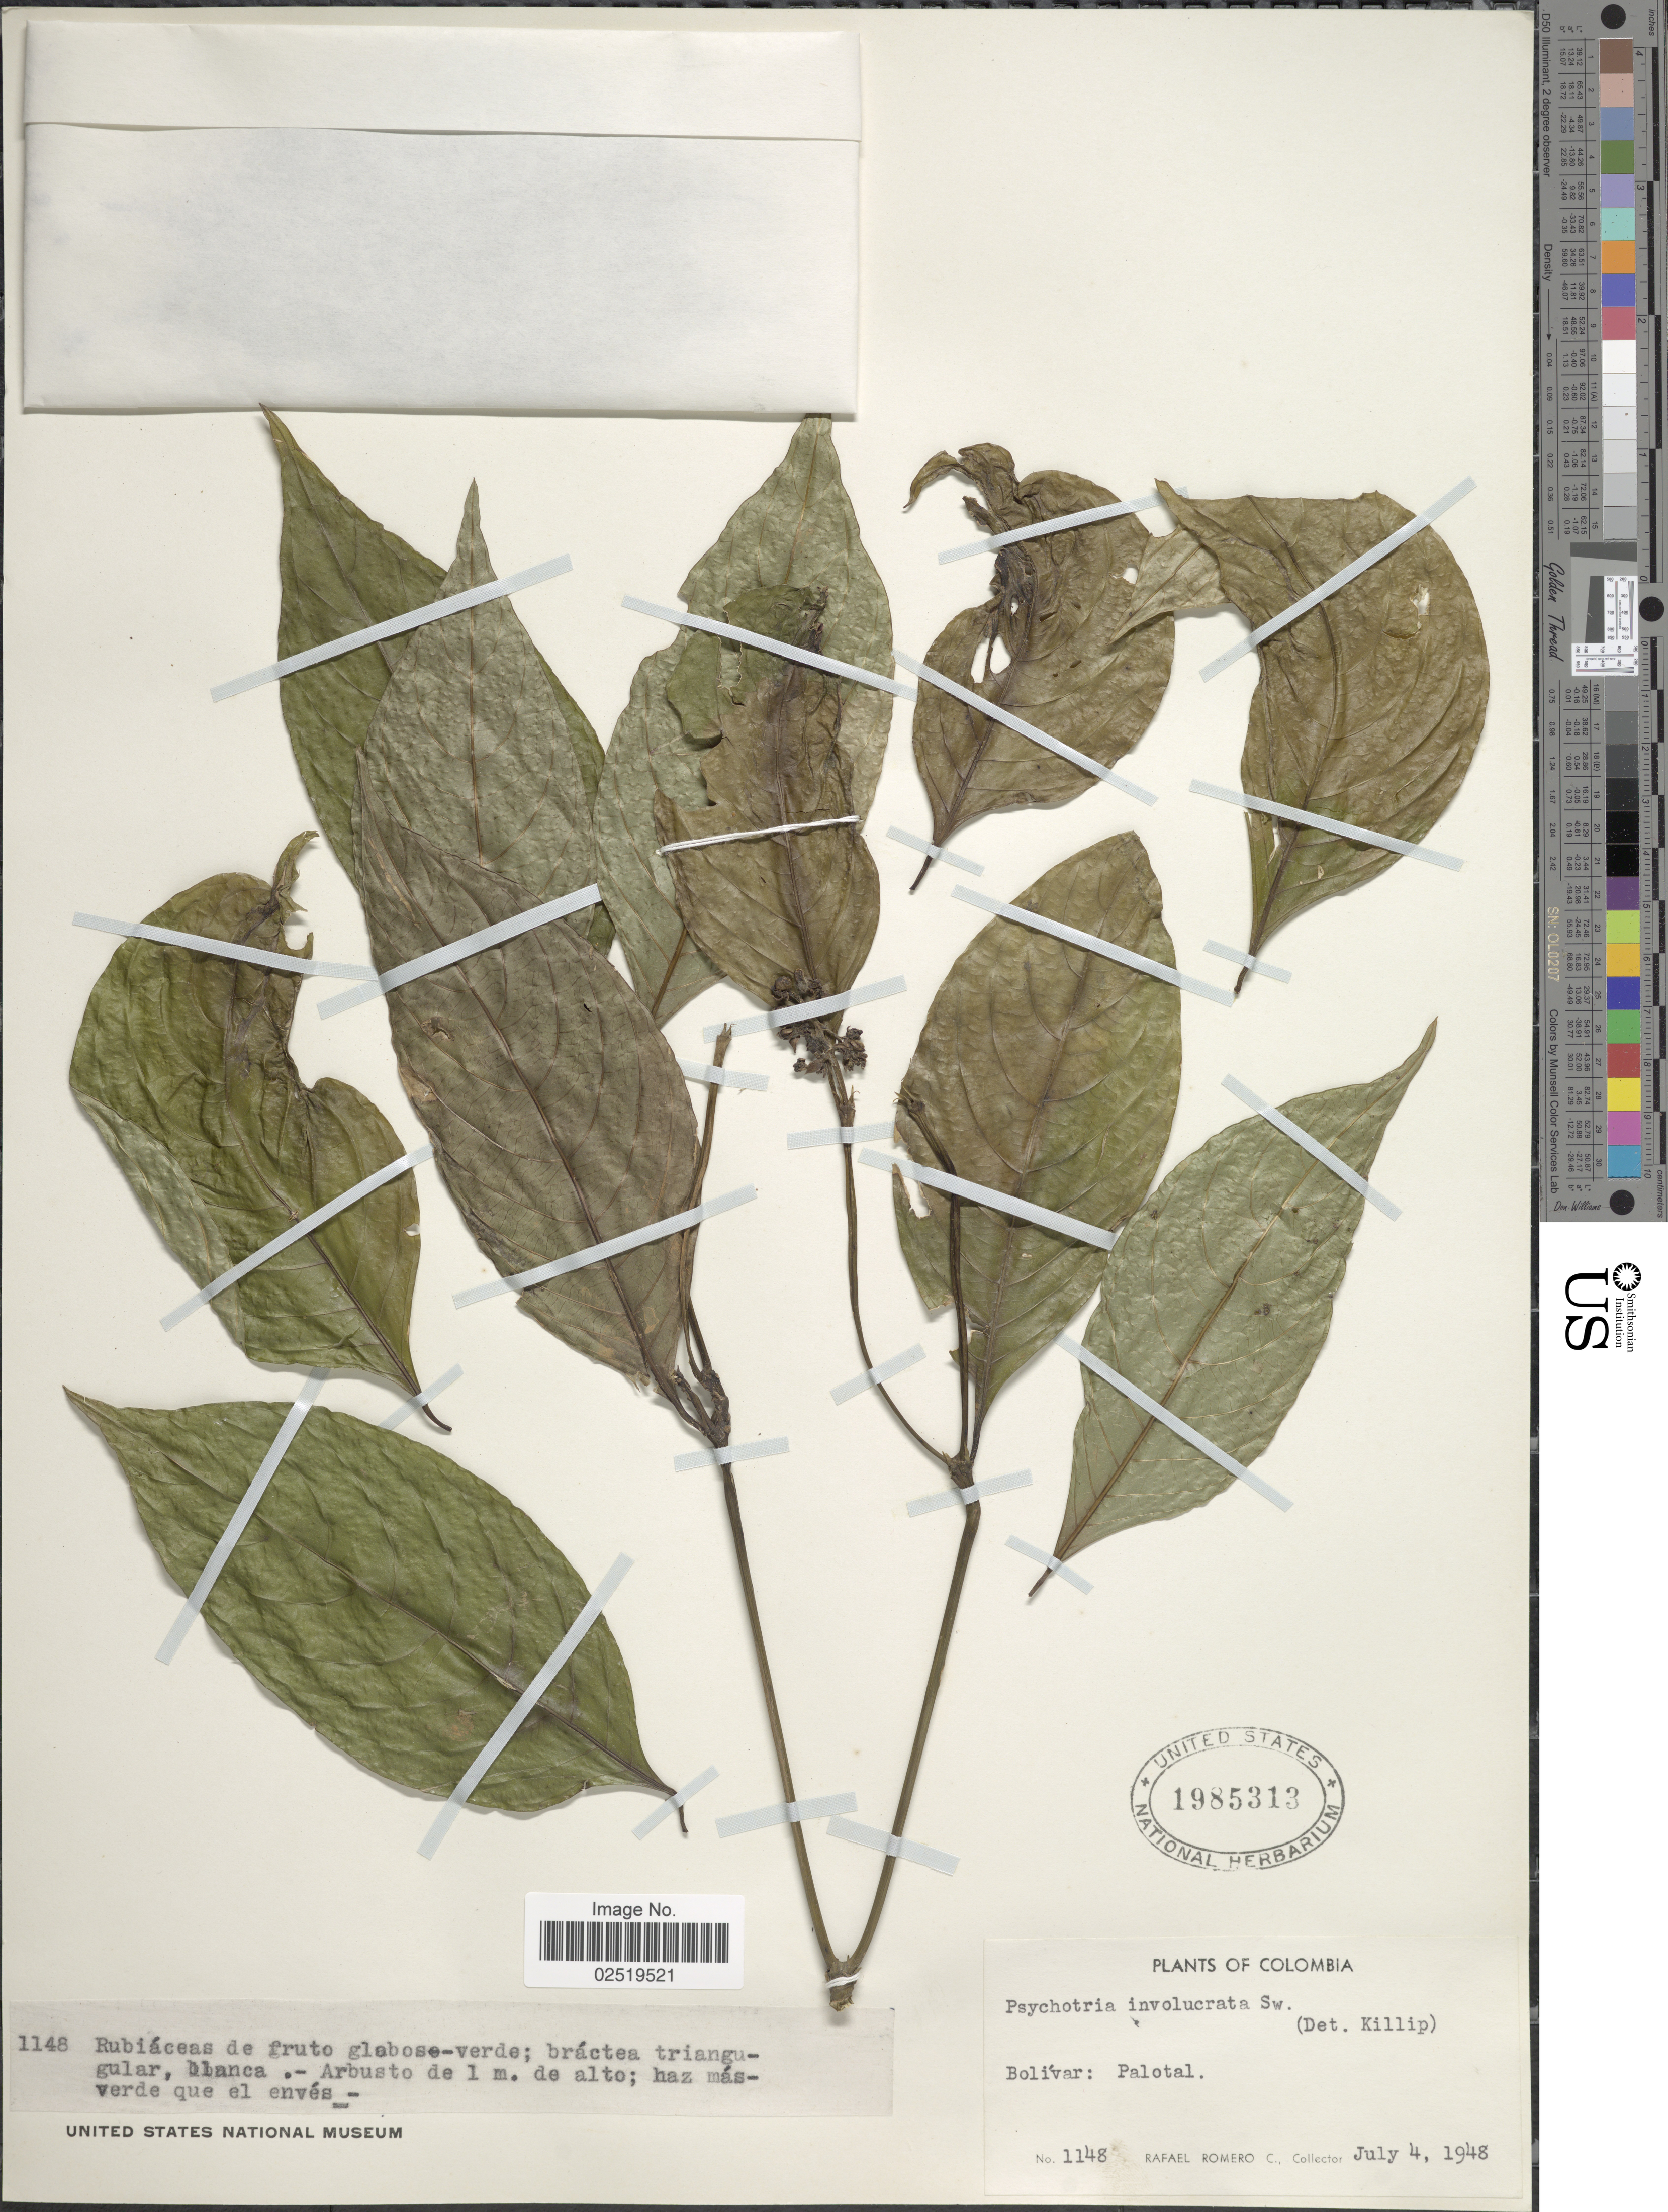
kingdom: Plantae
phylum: Tracheophyta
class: Magnoliopsida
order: Gentianales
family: Rubiaceae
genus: Psychotria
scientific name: Psychotria involucrata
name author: Sw.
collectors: R. Romero Castañeda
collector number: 1148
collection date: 1948-07-04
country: Colombia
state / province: Bolívar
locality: Palotal.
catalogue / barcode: US 1985313